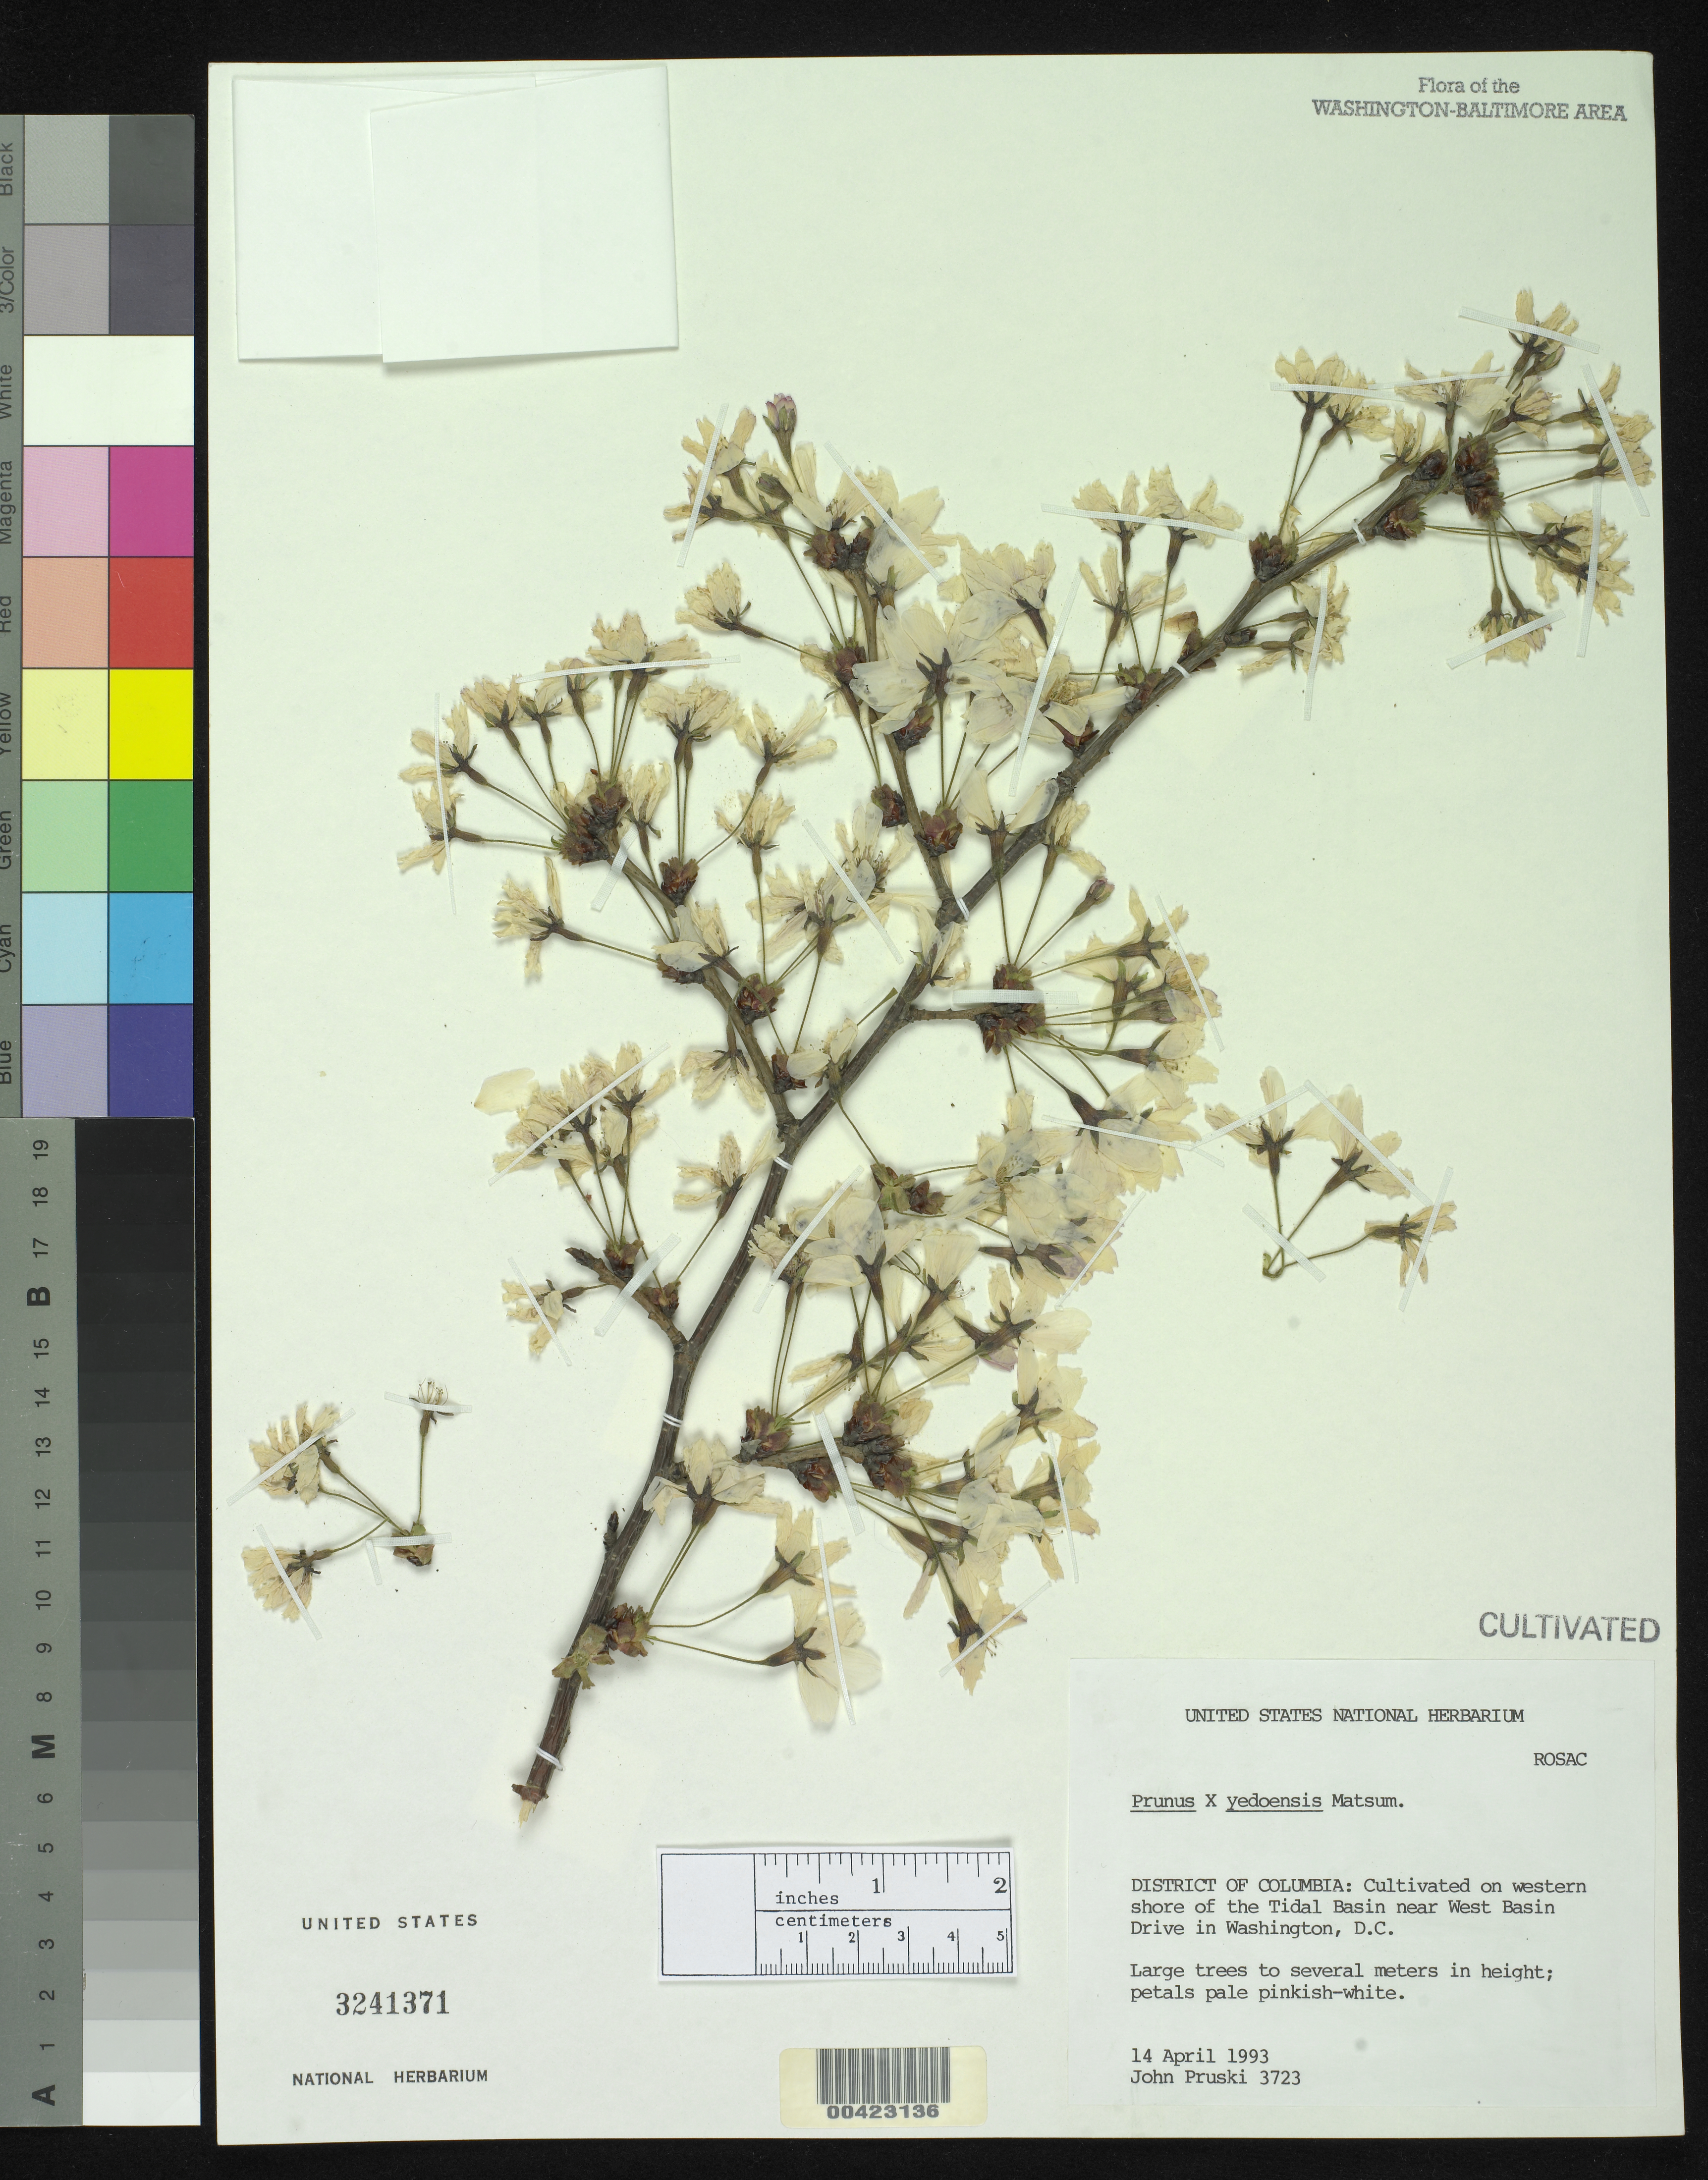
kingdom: Plantae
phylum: Tracheophyta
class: Magnoliopsida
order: Rosales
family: Rosaceae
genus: Prunus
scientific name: Prunus yedoensis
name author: Matsum.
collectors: J. F. Pruski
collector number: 3723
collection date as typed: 05 May 1993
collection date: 1993-05-05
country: United States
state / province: Virginia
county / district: Fairfax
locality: Dranesville District Park, in Langley (Scotts Run)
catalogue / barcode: US 3241371